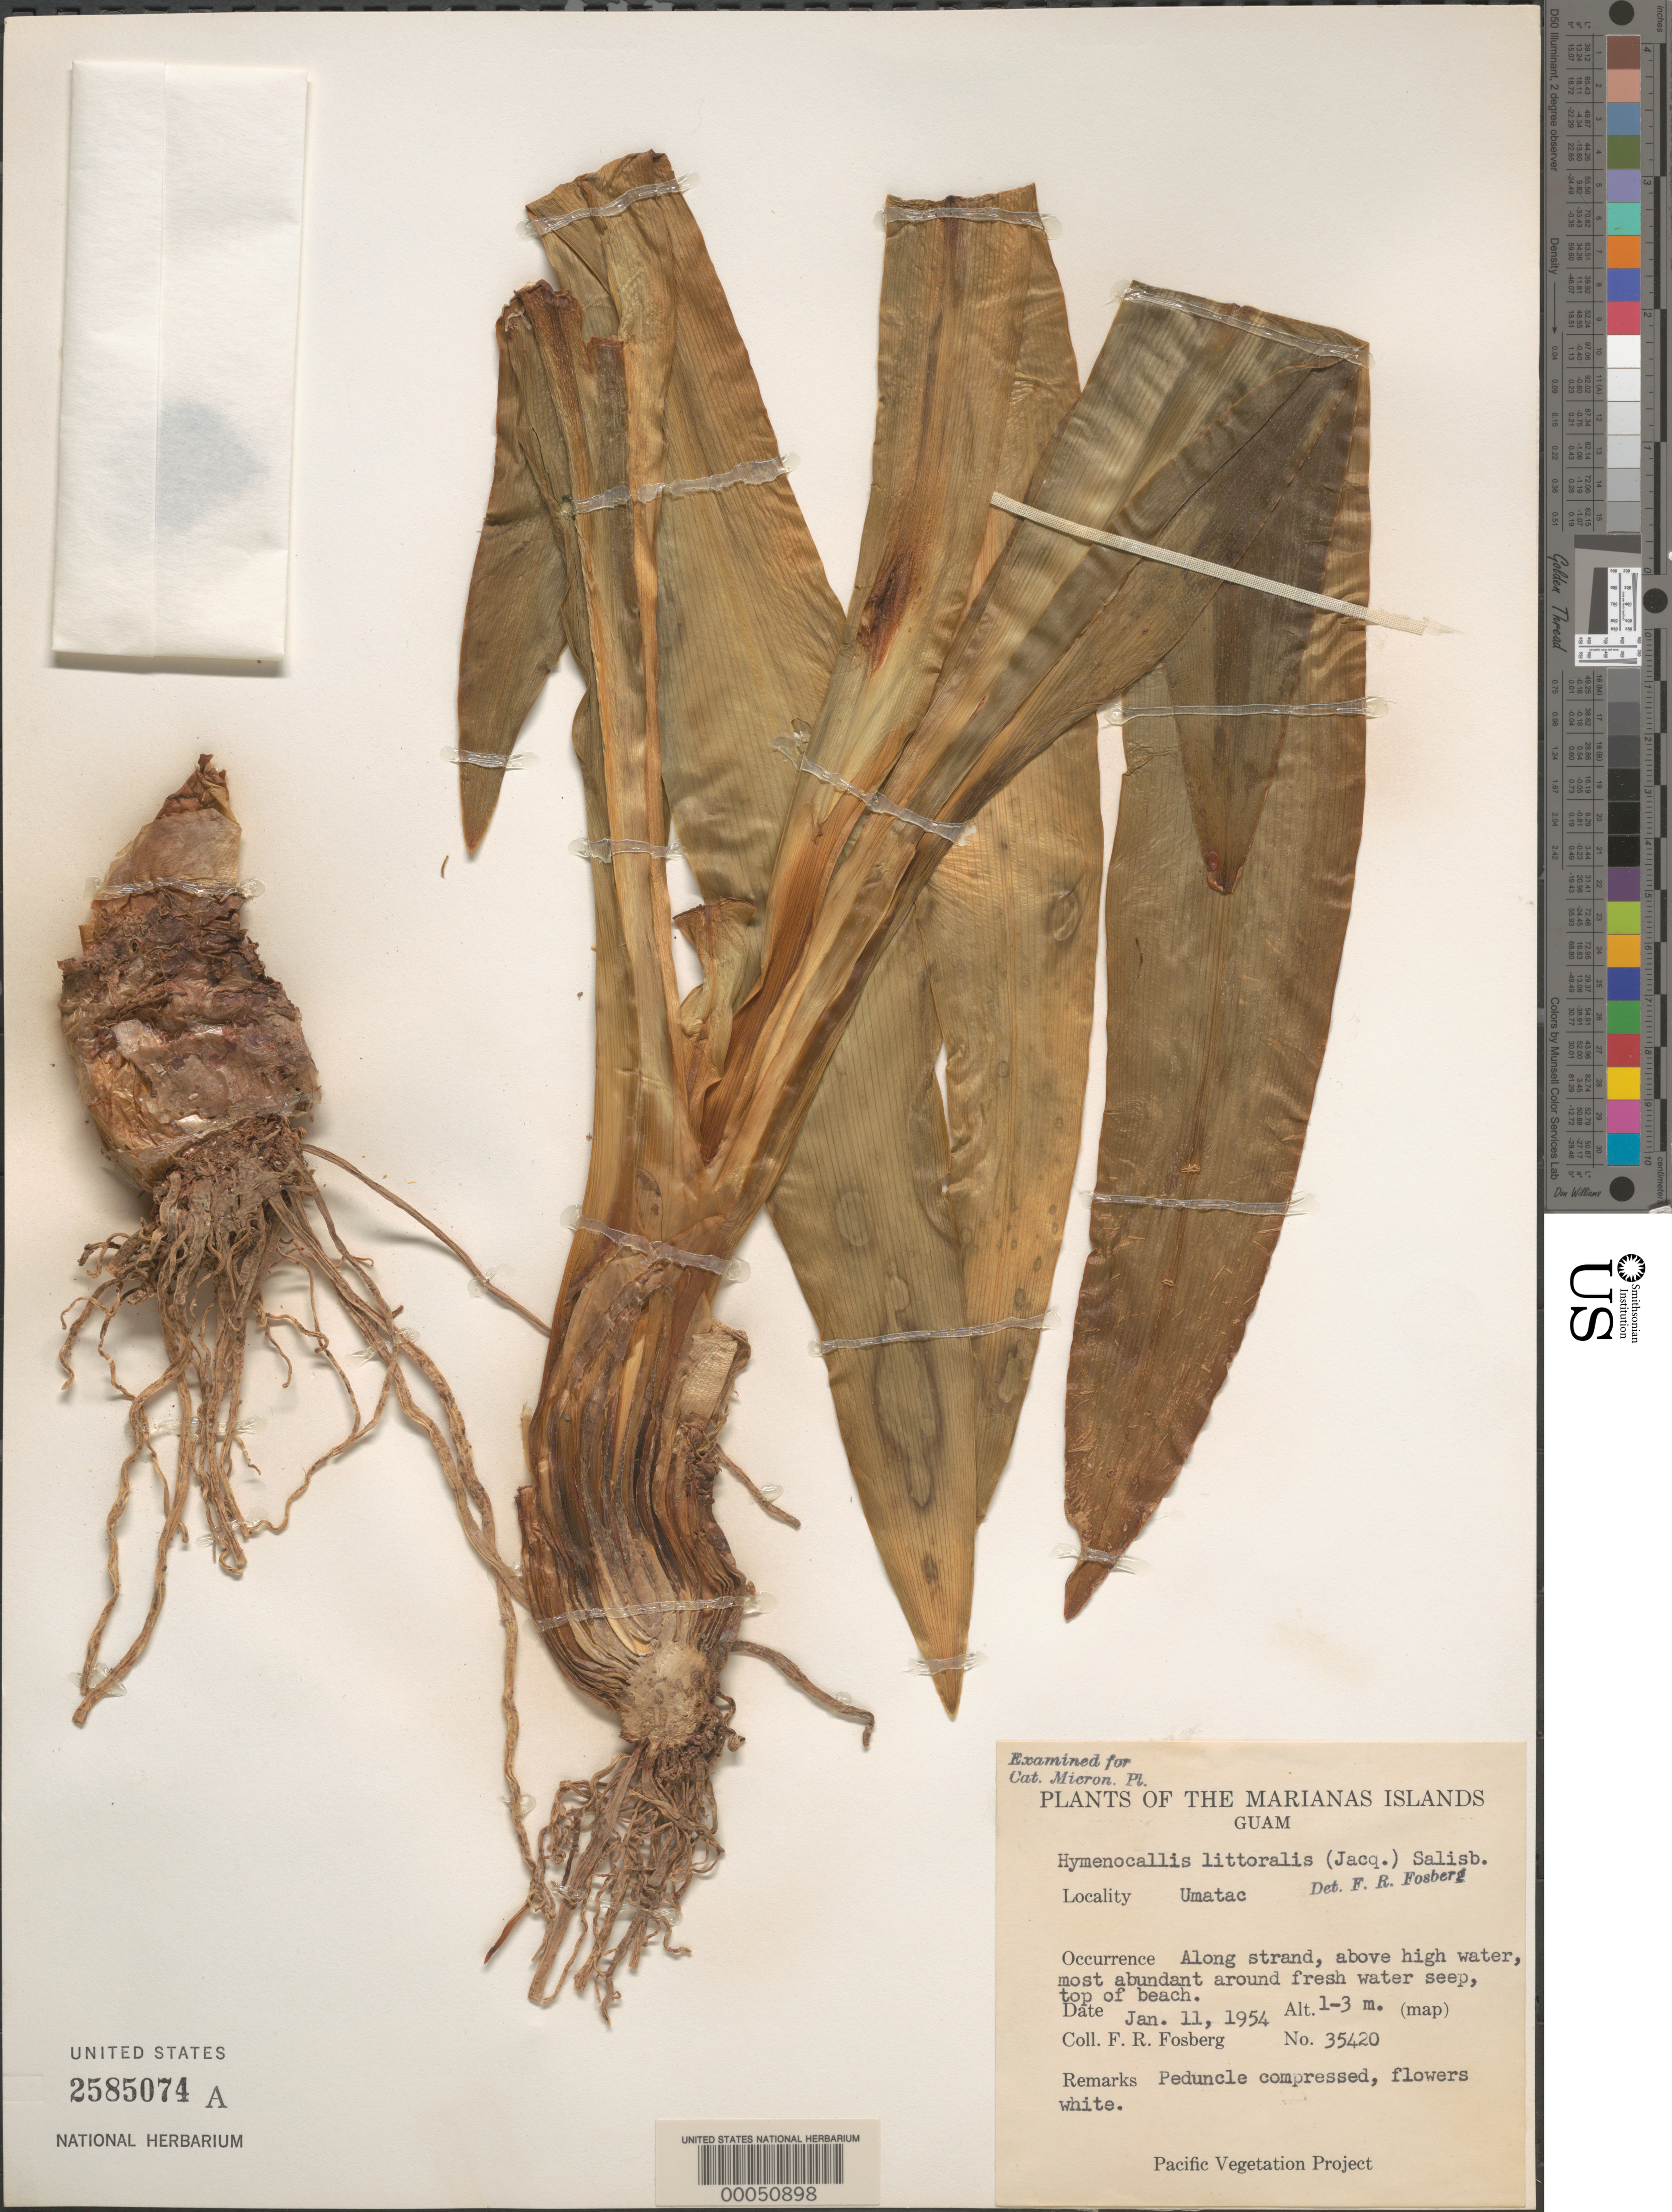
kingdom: Plantae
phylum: Tracheophyta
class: Liliopsida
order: Asparagales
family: Amaryllidaceae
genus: Hymenocallis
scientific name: Hymenocallis littoralis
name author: (Jacq.) Salisb.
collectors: F. R. Fosberg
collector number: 35420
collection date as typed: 11 Jan 1954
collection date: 1954-01-11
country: Guam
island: Guam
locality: Umatac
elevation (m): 1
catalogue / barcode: US 2585074A